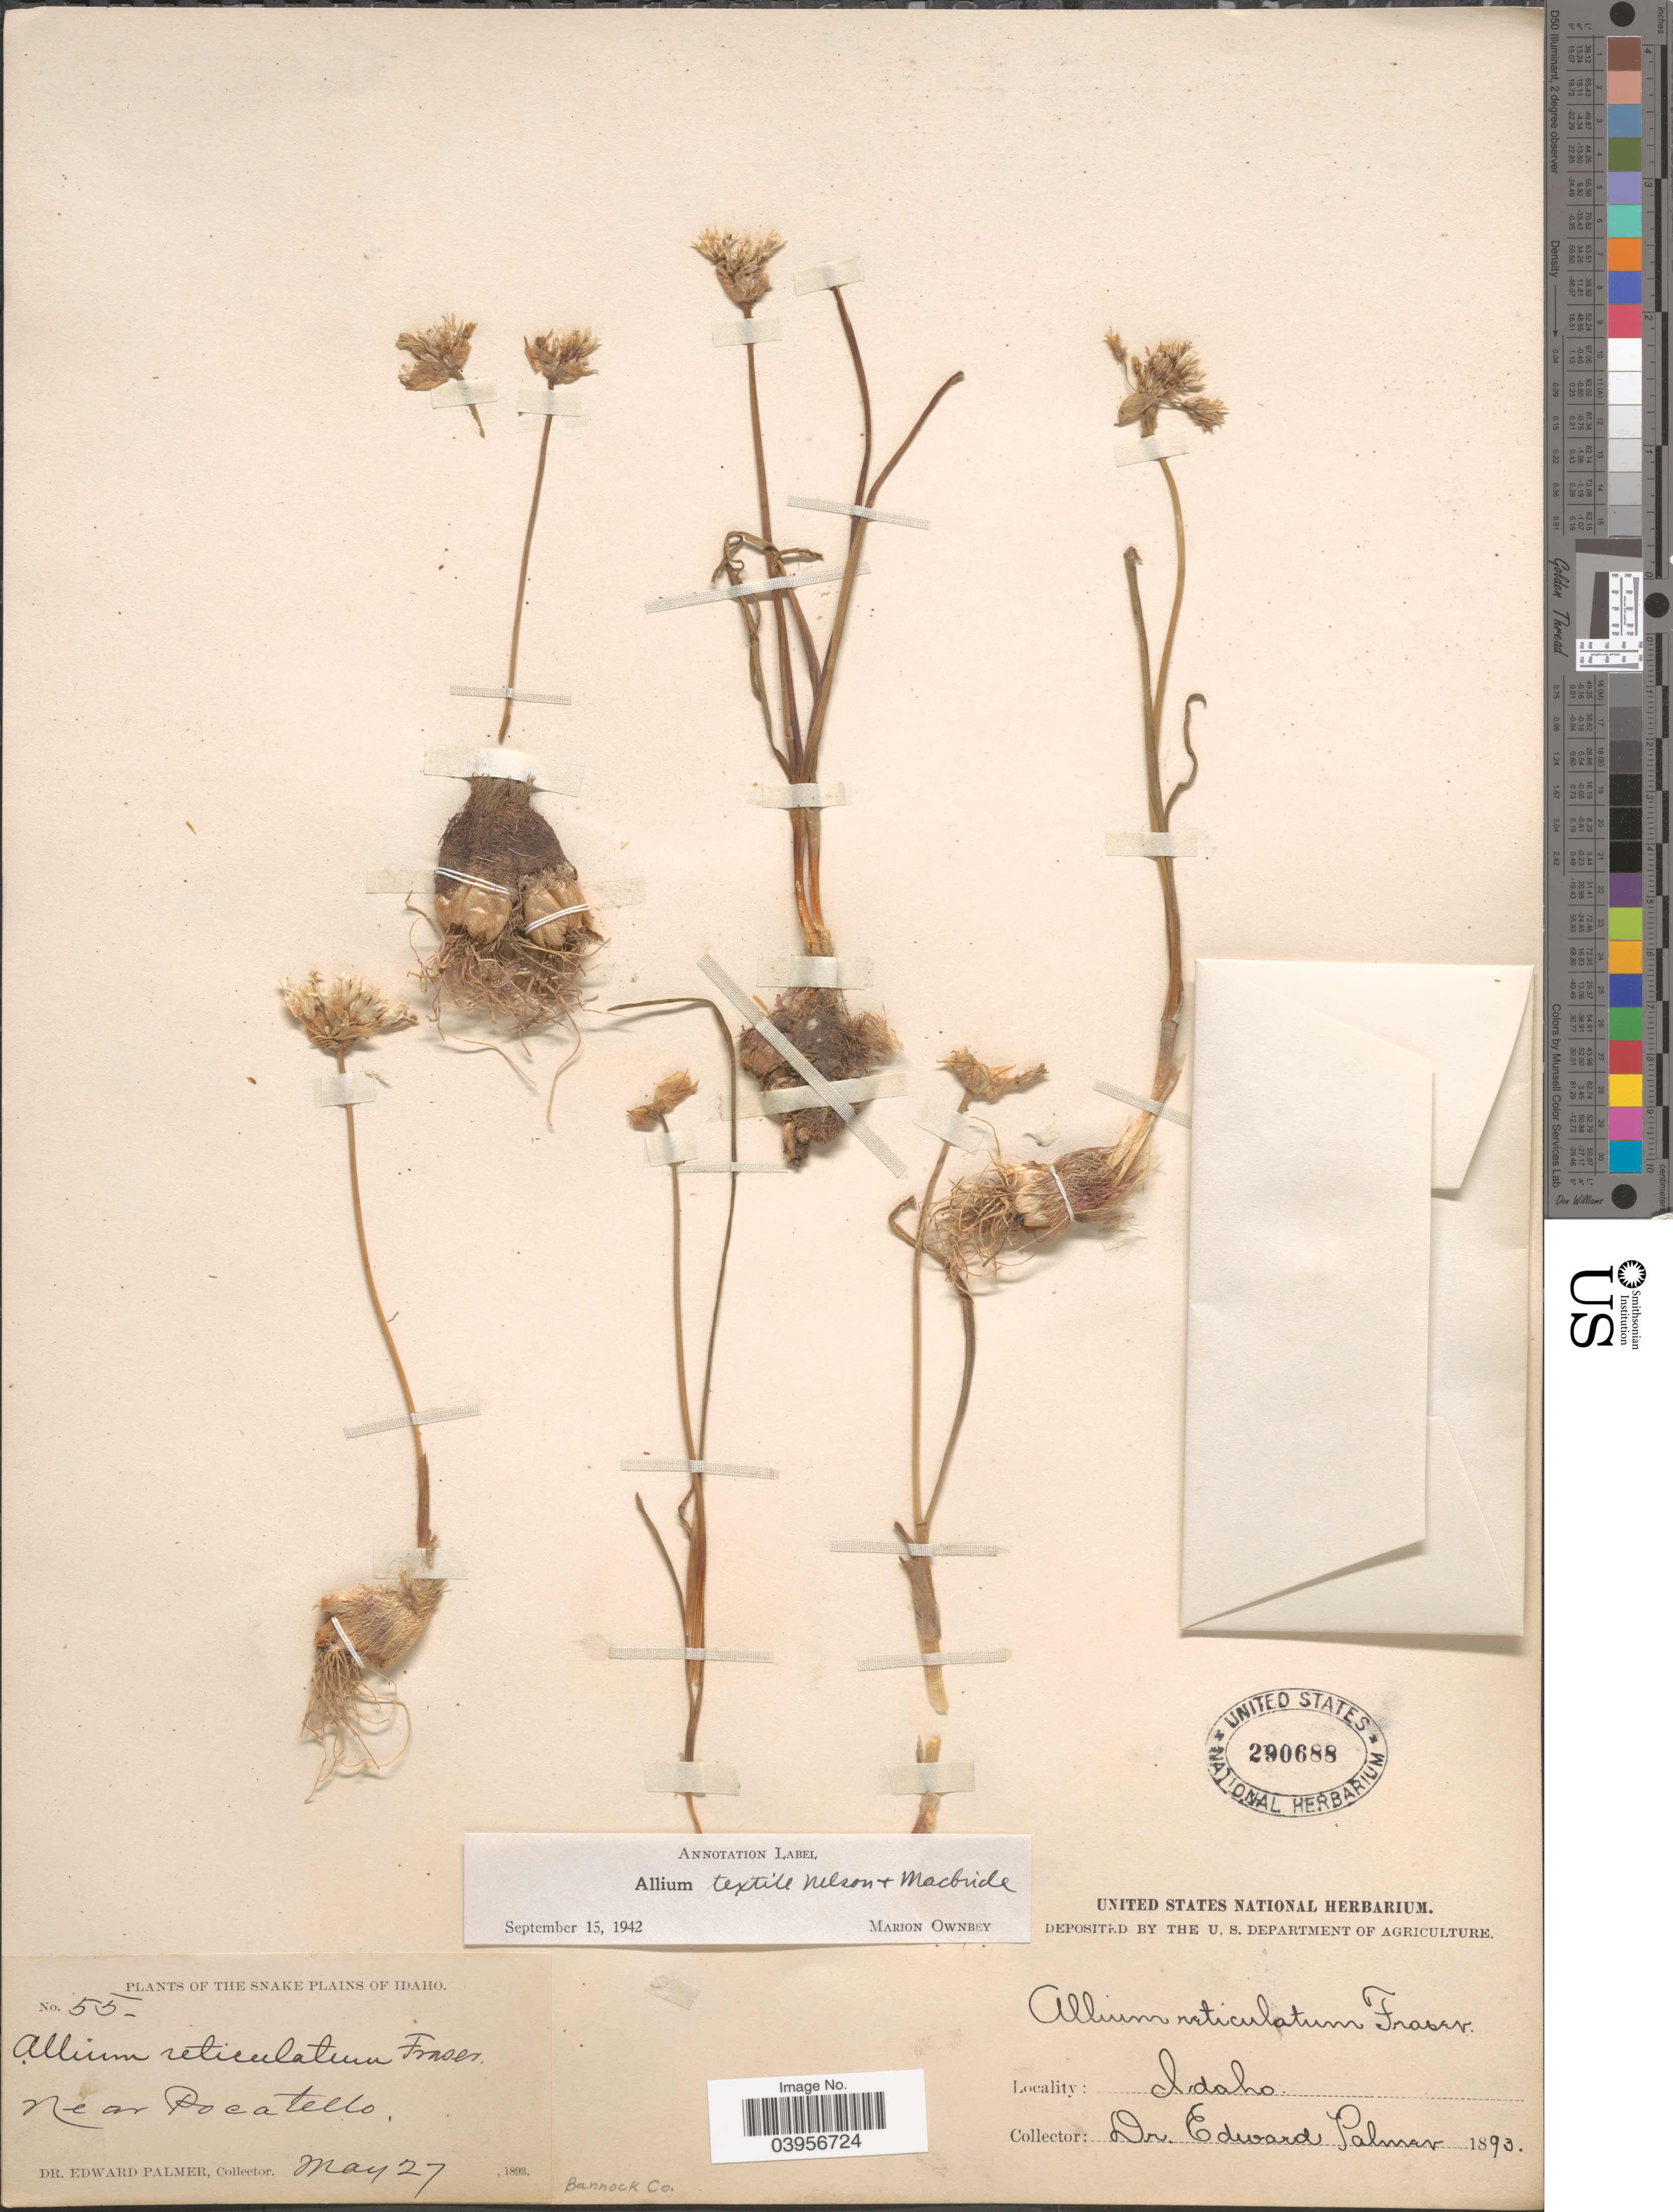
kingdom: Plantae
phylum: Tracheophyta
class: Liliopsida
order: Asparagales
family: Amaryllidaceae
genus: Allium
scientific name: Allium textile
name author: A. Nelson & J.F. Macbr.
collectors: E. Palmer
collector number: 55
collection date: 1893-05-27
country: United States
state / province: Idaho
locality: The Snake Plains of Idaho. Near Pocatello. Bannock Co.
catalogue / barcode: US 290688